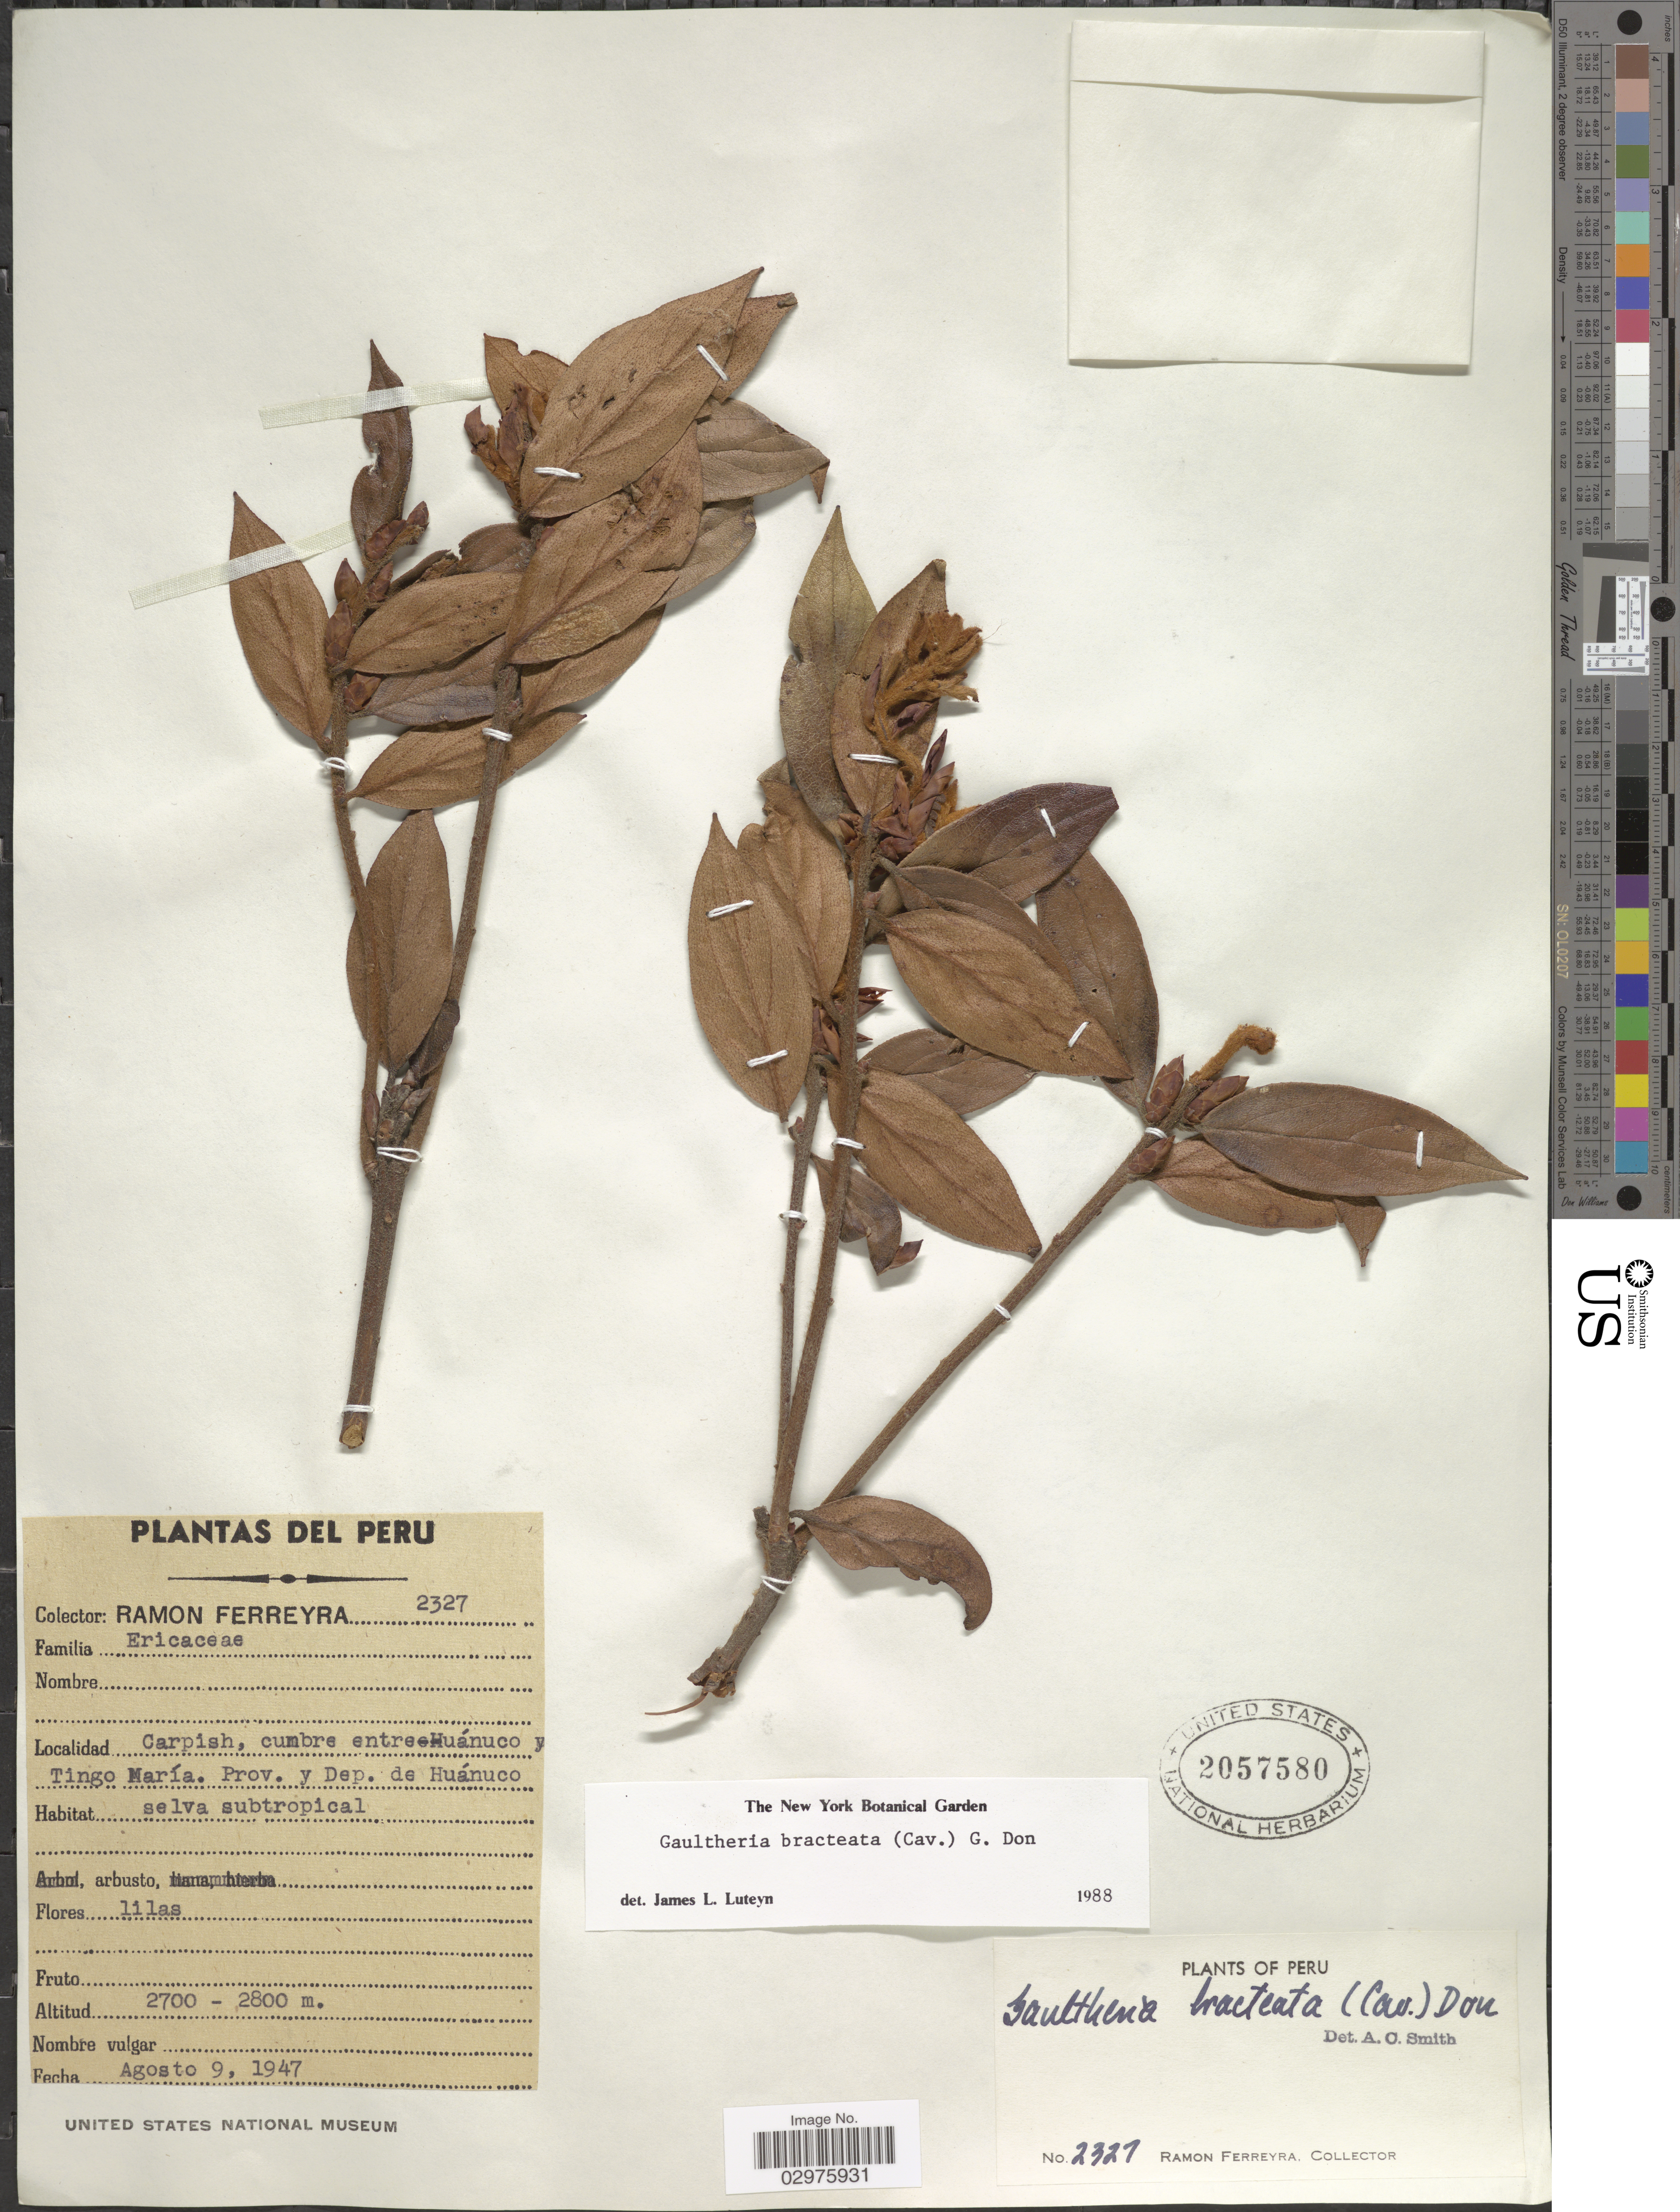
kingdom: Plantae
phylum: Tracheophyta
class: Magnoliopsida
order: Ericales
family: Ericaceae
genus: Gaultheria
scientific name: Gaultheria bracteata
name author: (Cav.) G. Don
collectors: R. A. Ferreyra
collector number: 2327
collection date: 1947-08-09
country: Peru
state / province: Huánuco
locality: Carpish, cumbre entre Huánuco y Tingo Marí. Prov. y Dep. de Huánuco.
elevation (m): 2700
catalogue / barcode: US 2057580